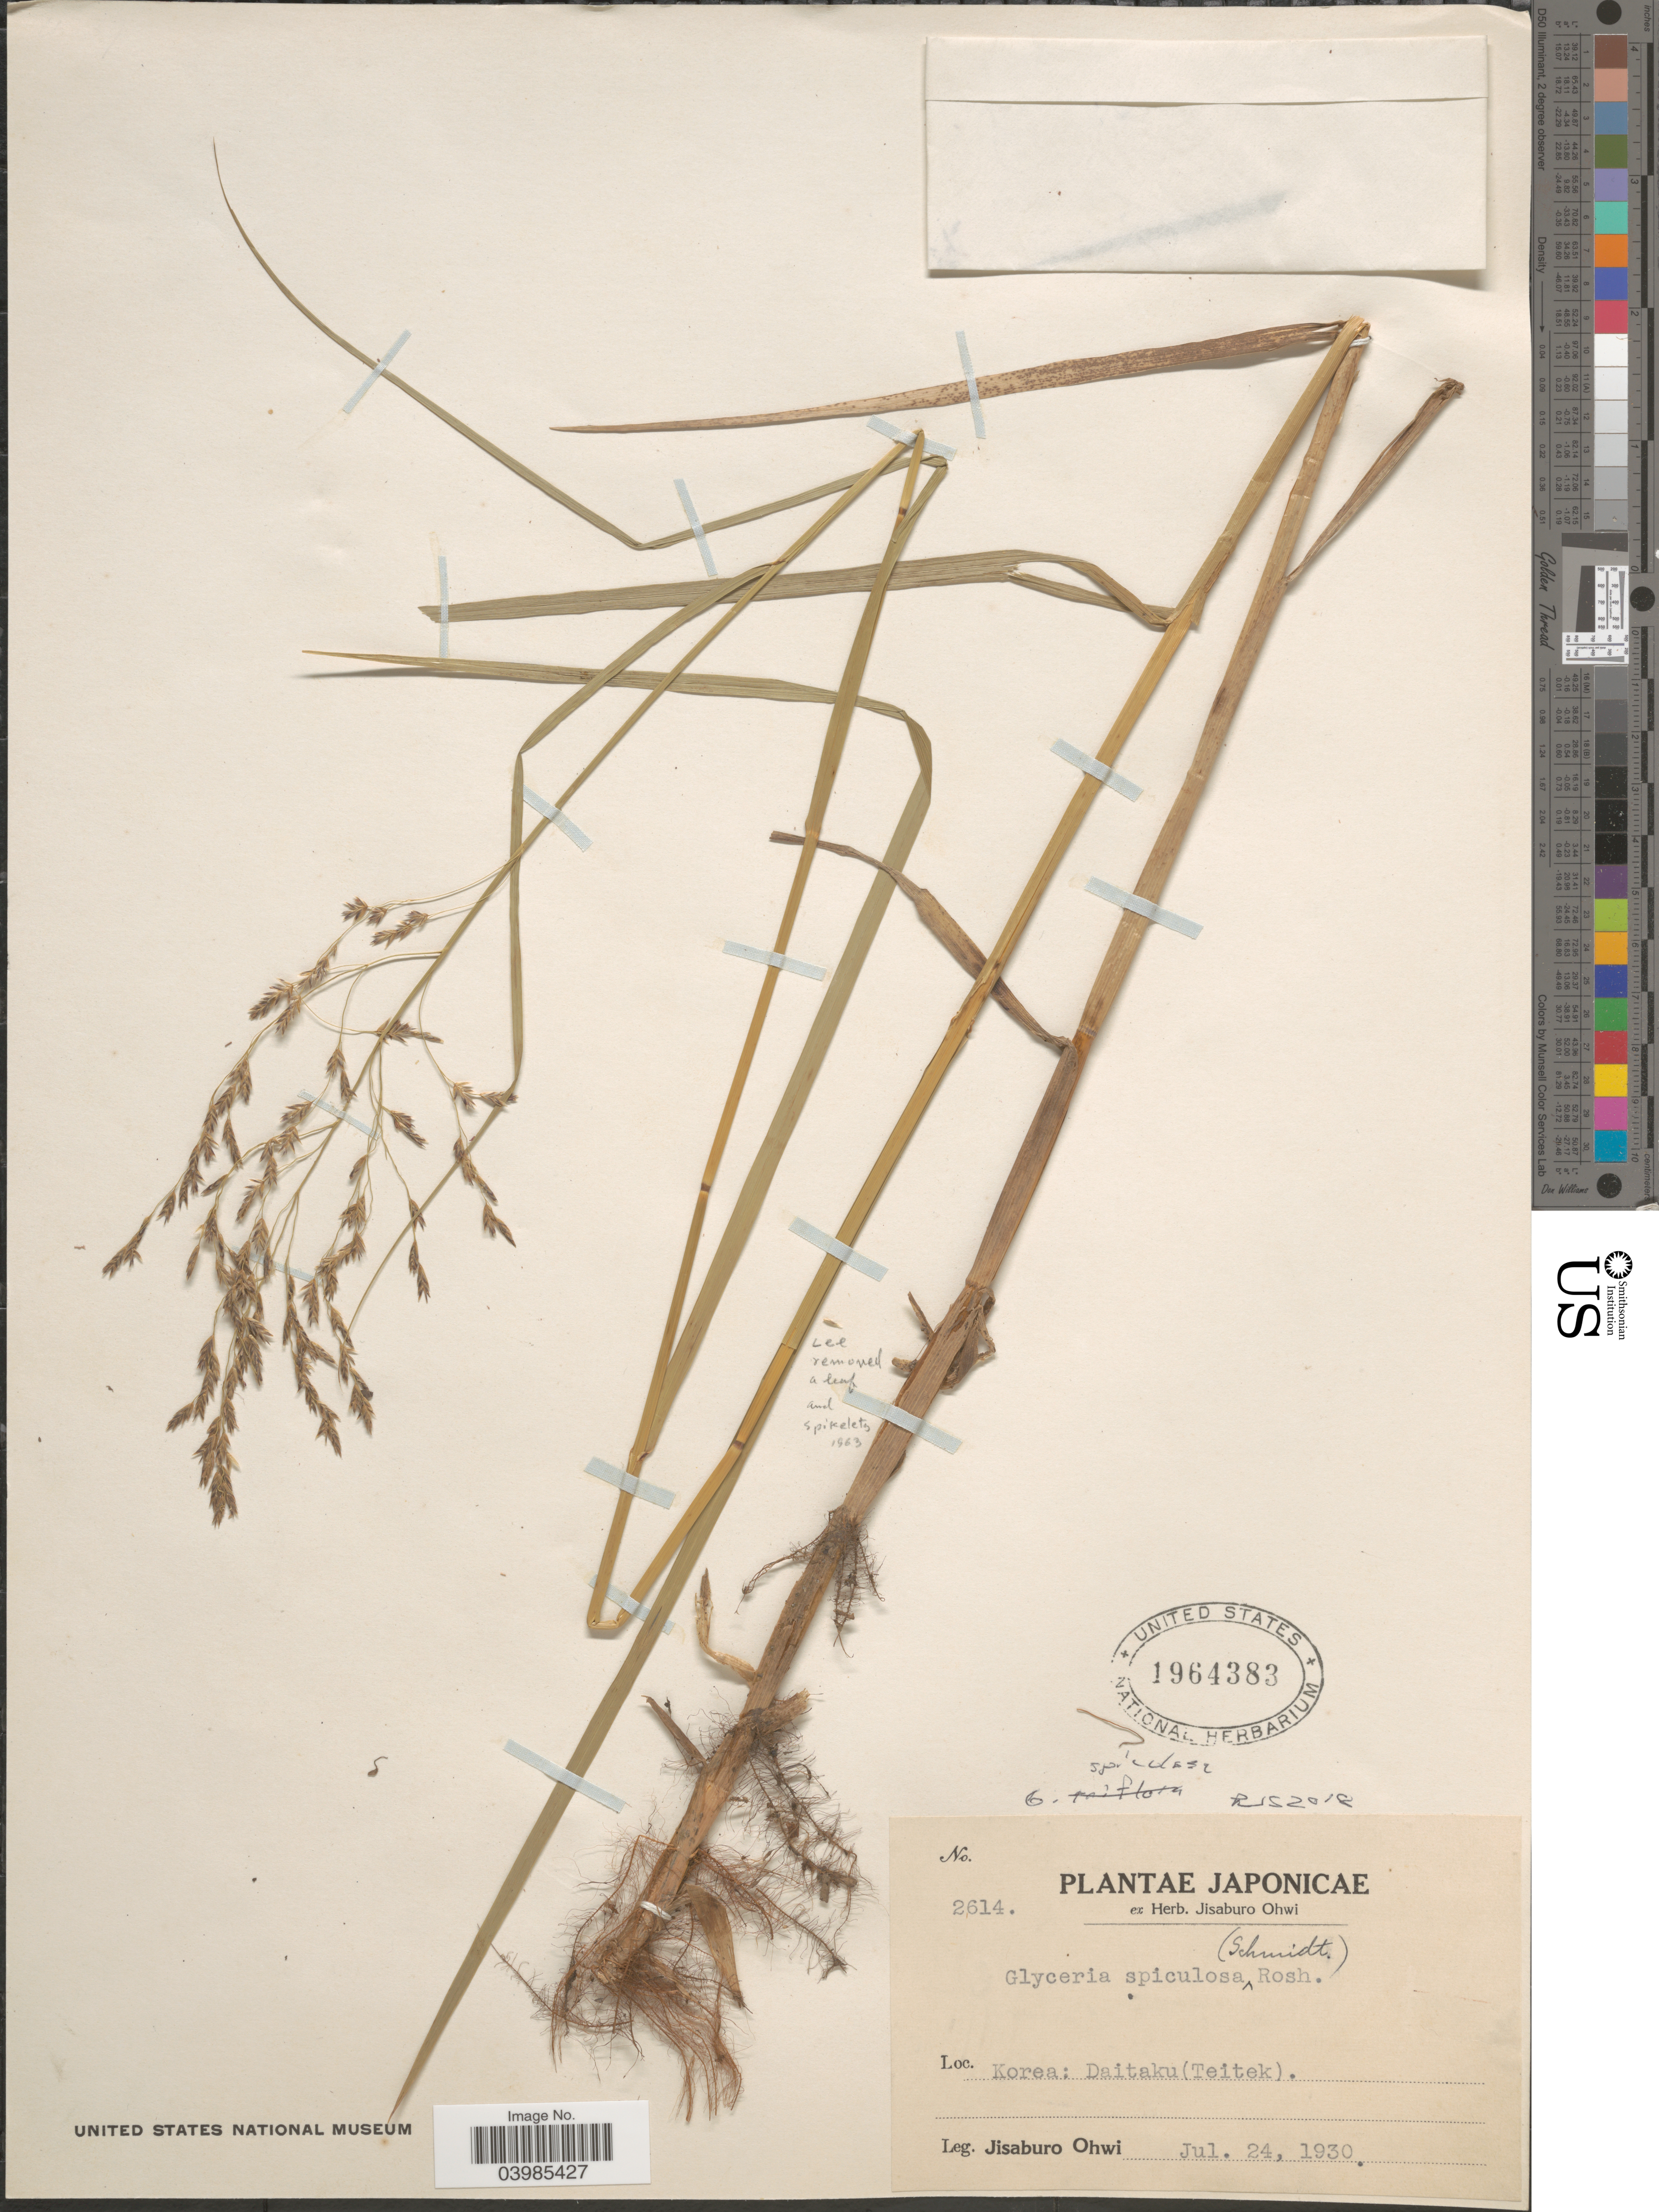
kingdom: Plantae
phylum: Tracheophyta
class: Liliopsida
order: Poales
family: Poaceae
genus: Glyceria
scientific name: Glyceria spiculosa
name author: (F.W. Schmidt) Roshev.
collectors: J. Ohwi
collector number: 2614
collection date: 1930-07-24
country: North Korea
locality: Daitaku (Teitek).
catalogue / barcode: US 1964383